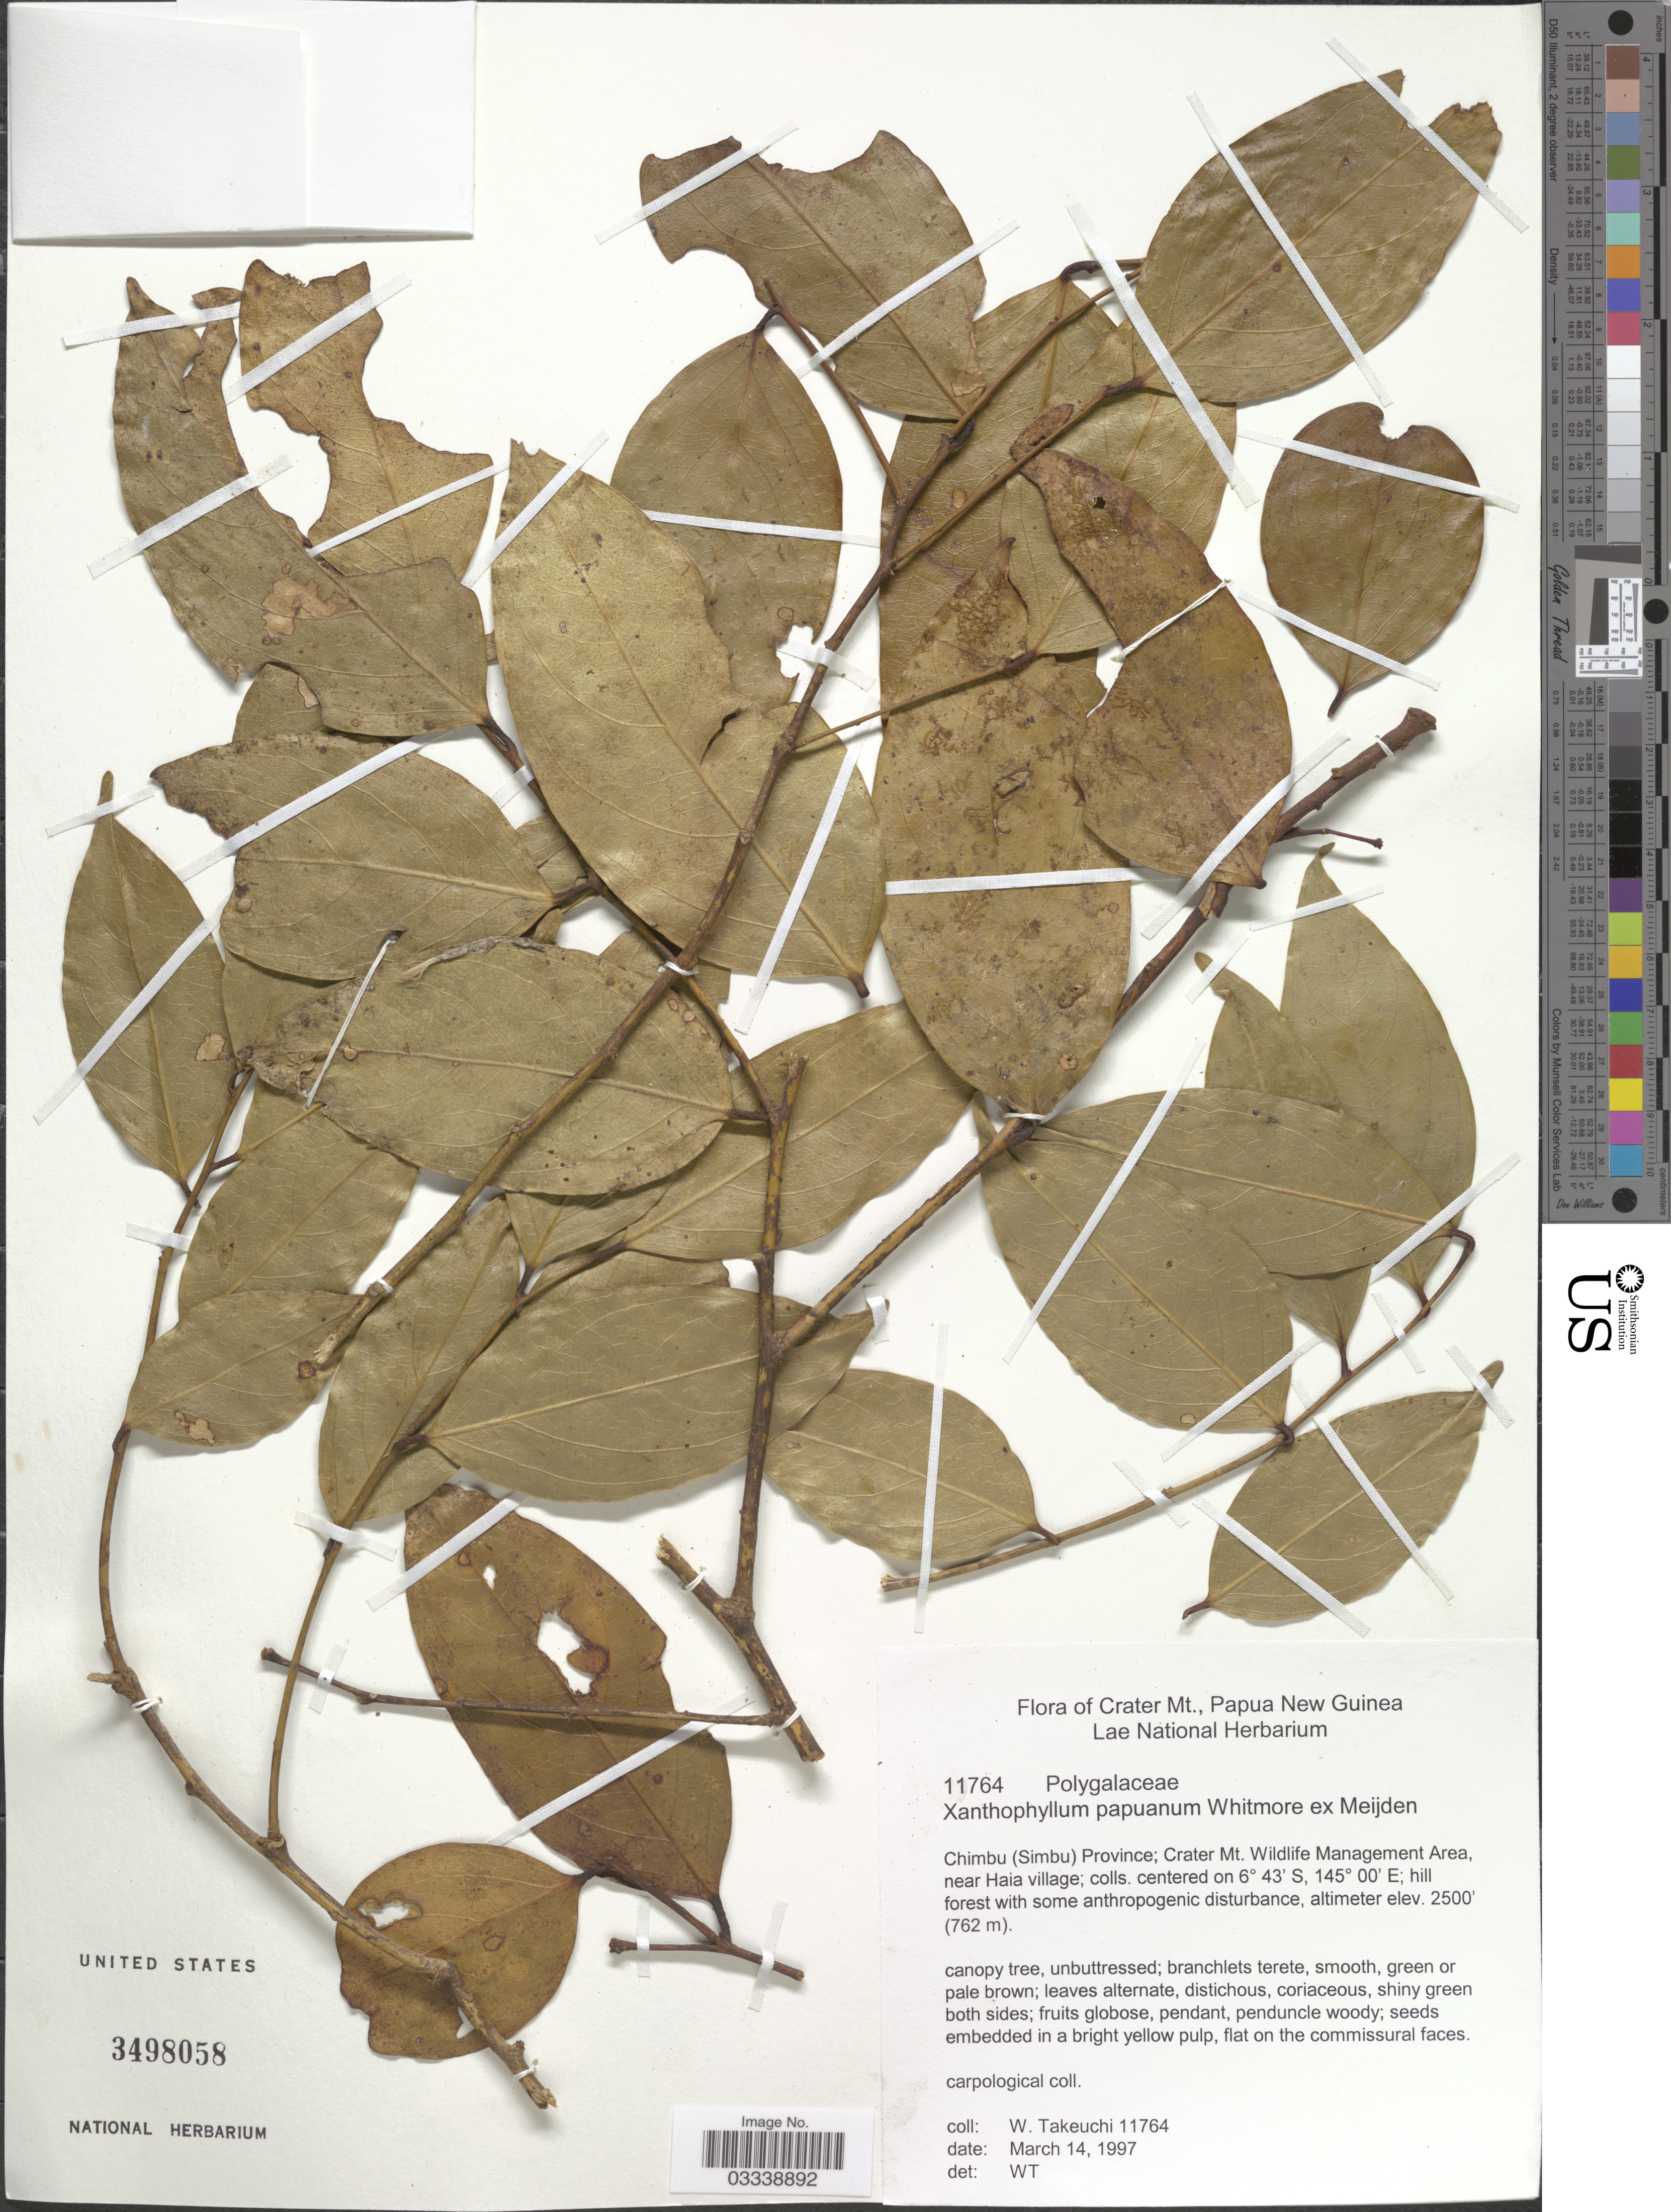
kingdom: Plantae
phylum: Tracheophyta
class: Magnoliopsida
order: Fabales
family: Polygalaceae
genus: Xanthophyllum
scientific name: Xanthophyllum papuanum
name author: Whitmore ex Meijden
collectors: W. Takeuchi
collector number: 11764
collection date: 1997-03-14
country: Papua New Guinea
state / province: Chimbu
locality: Chimbu (Shimbu) Province; Crater Mt. Wildlife Management Area, near Haia village.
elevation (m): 762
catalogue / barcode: US 3498058